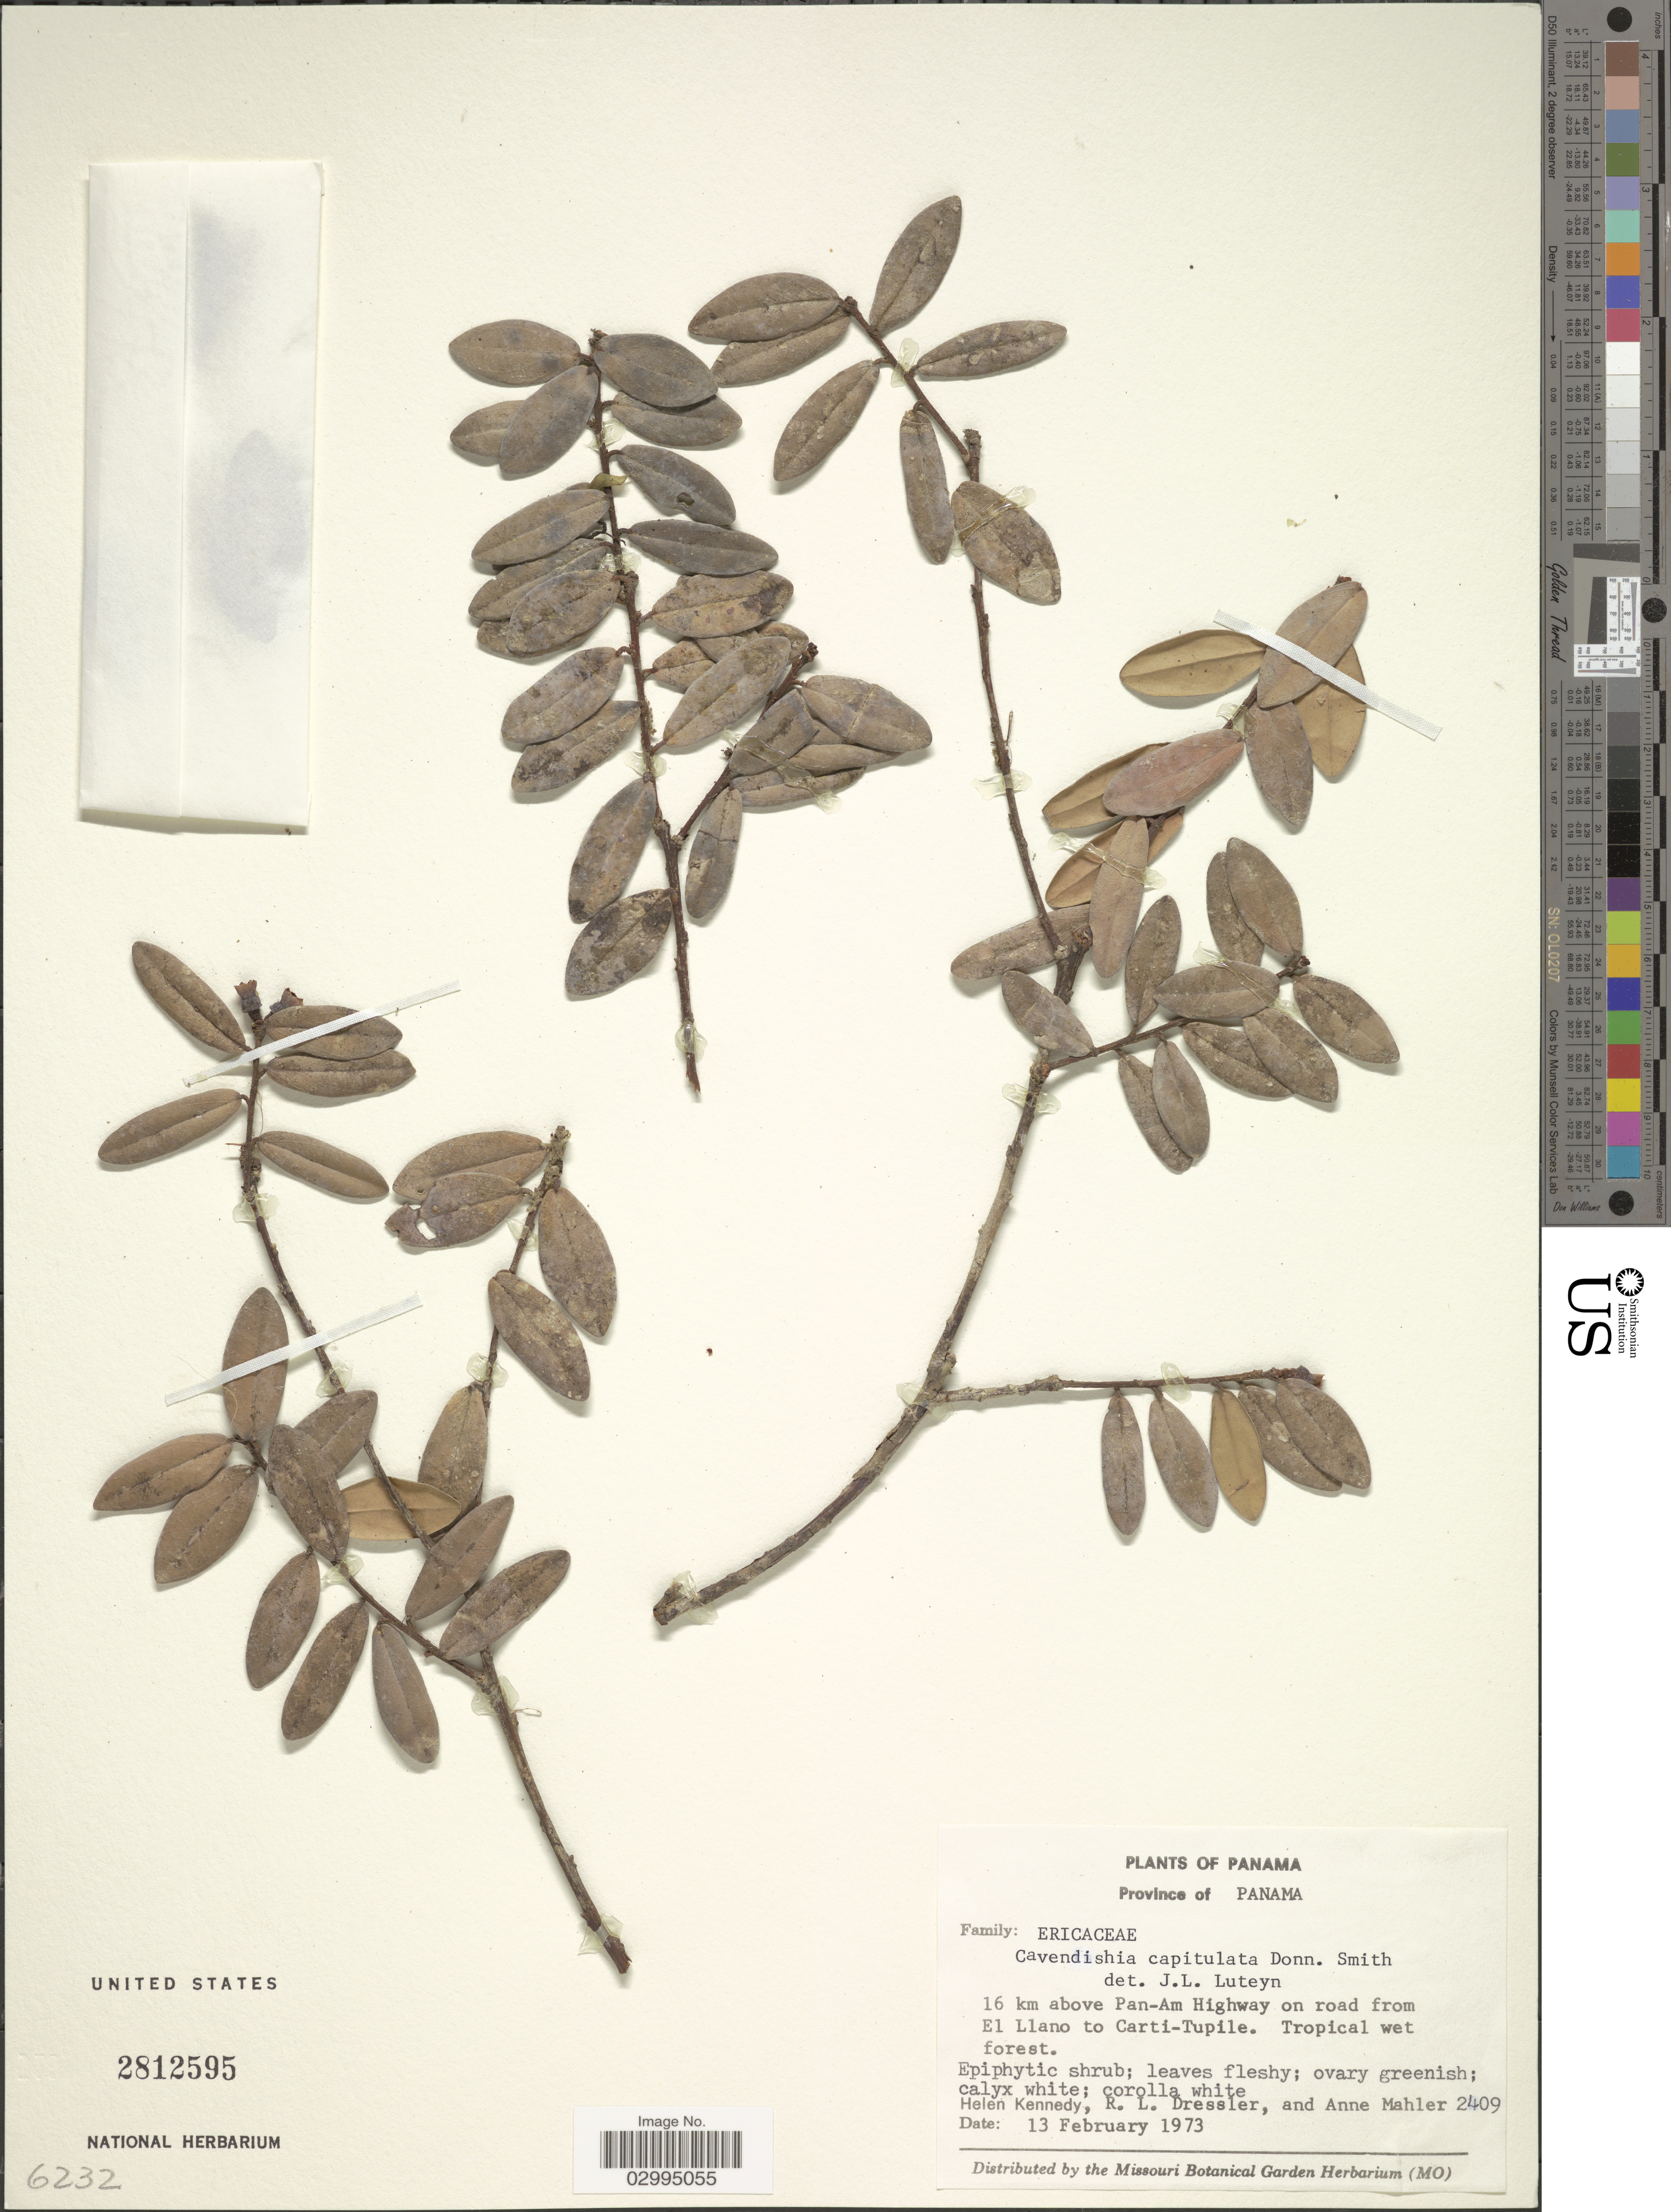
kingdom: Plantae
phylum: Tracheophyta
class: Magnoliopsida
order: Ericales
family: Ericaceae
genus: Cavendishia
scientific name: Cavendishia capitulata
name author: Donn. Sm.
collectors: H. Kennedy, R. Dressler & A. Mahler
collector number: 2409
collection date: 1973-02-13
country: Panama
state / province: Panamá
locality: Province of Panama. 16 km above Pan-Am Highway on road from El Llano to Carti-Tupile.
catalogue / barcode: US 2812595